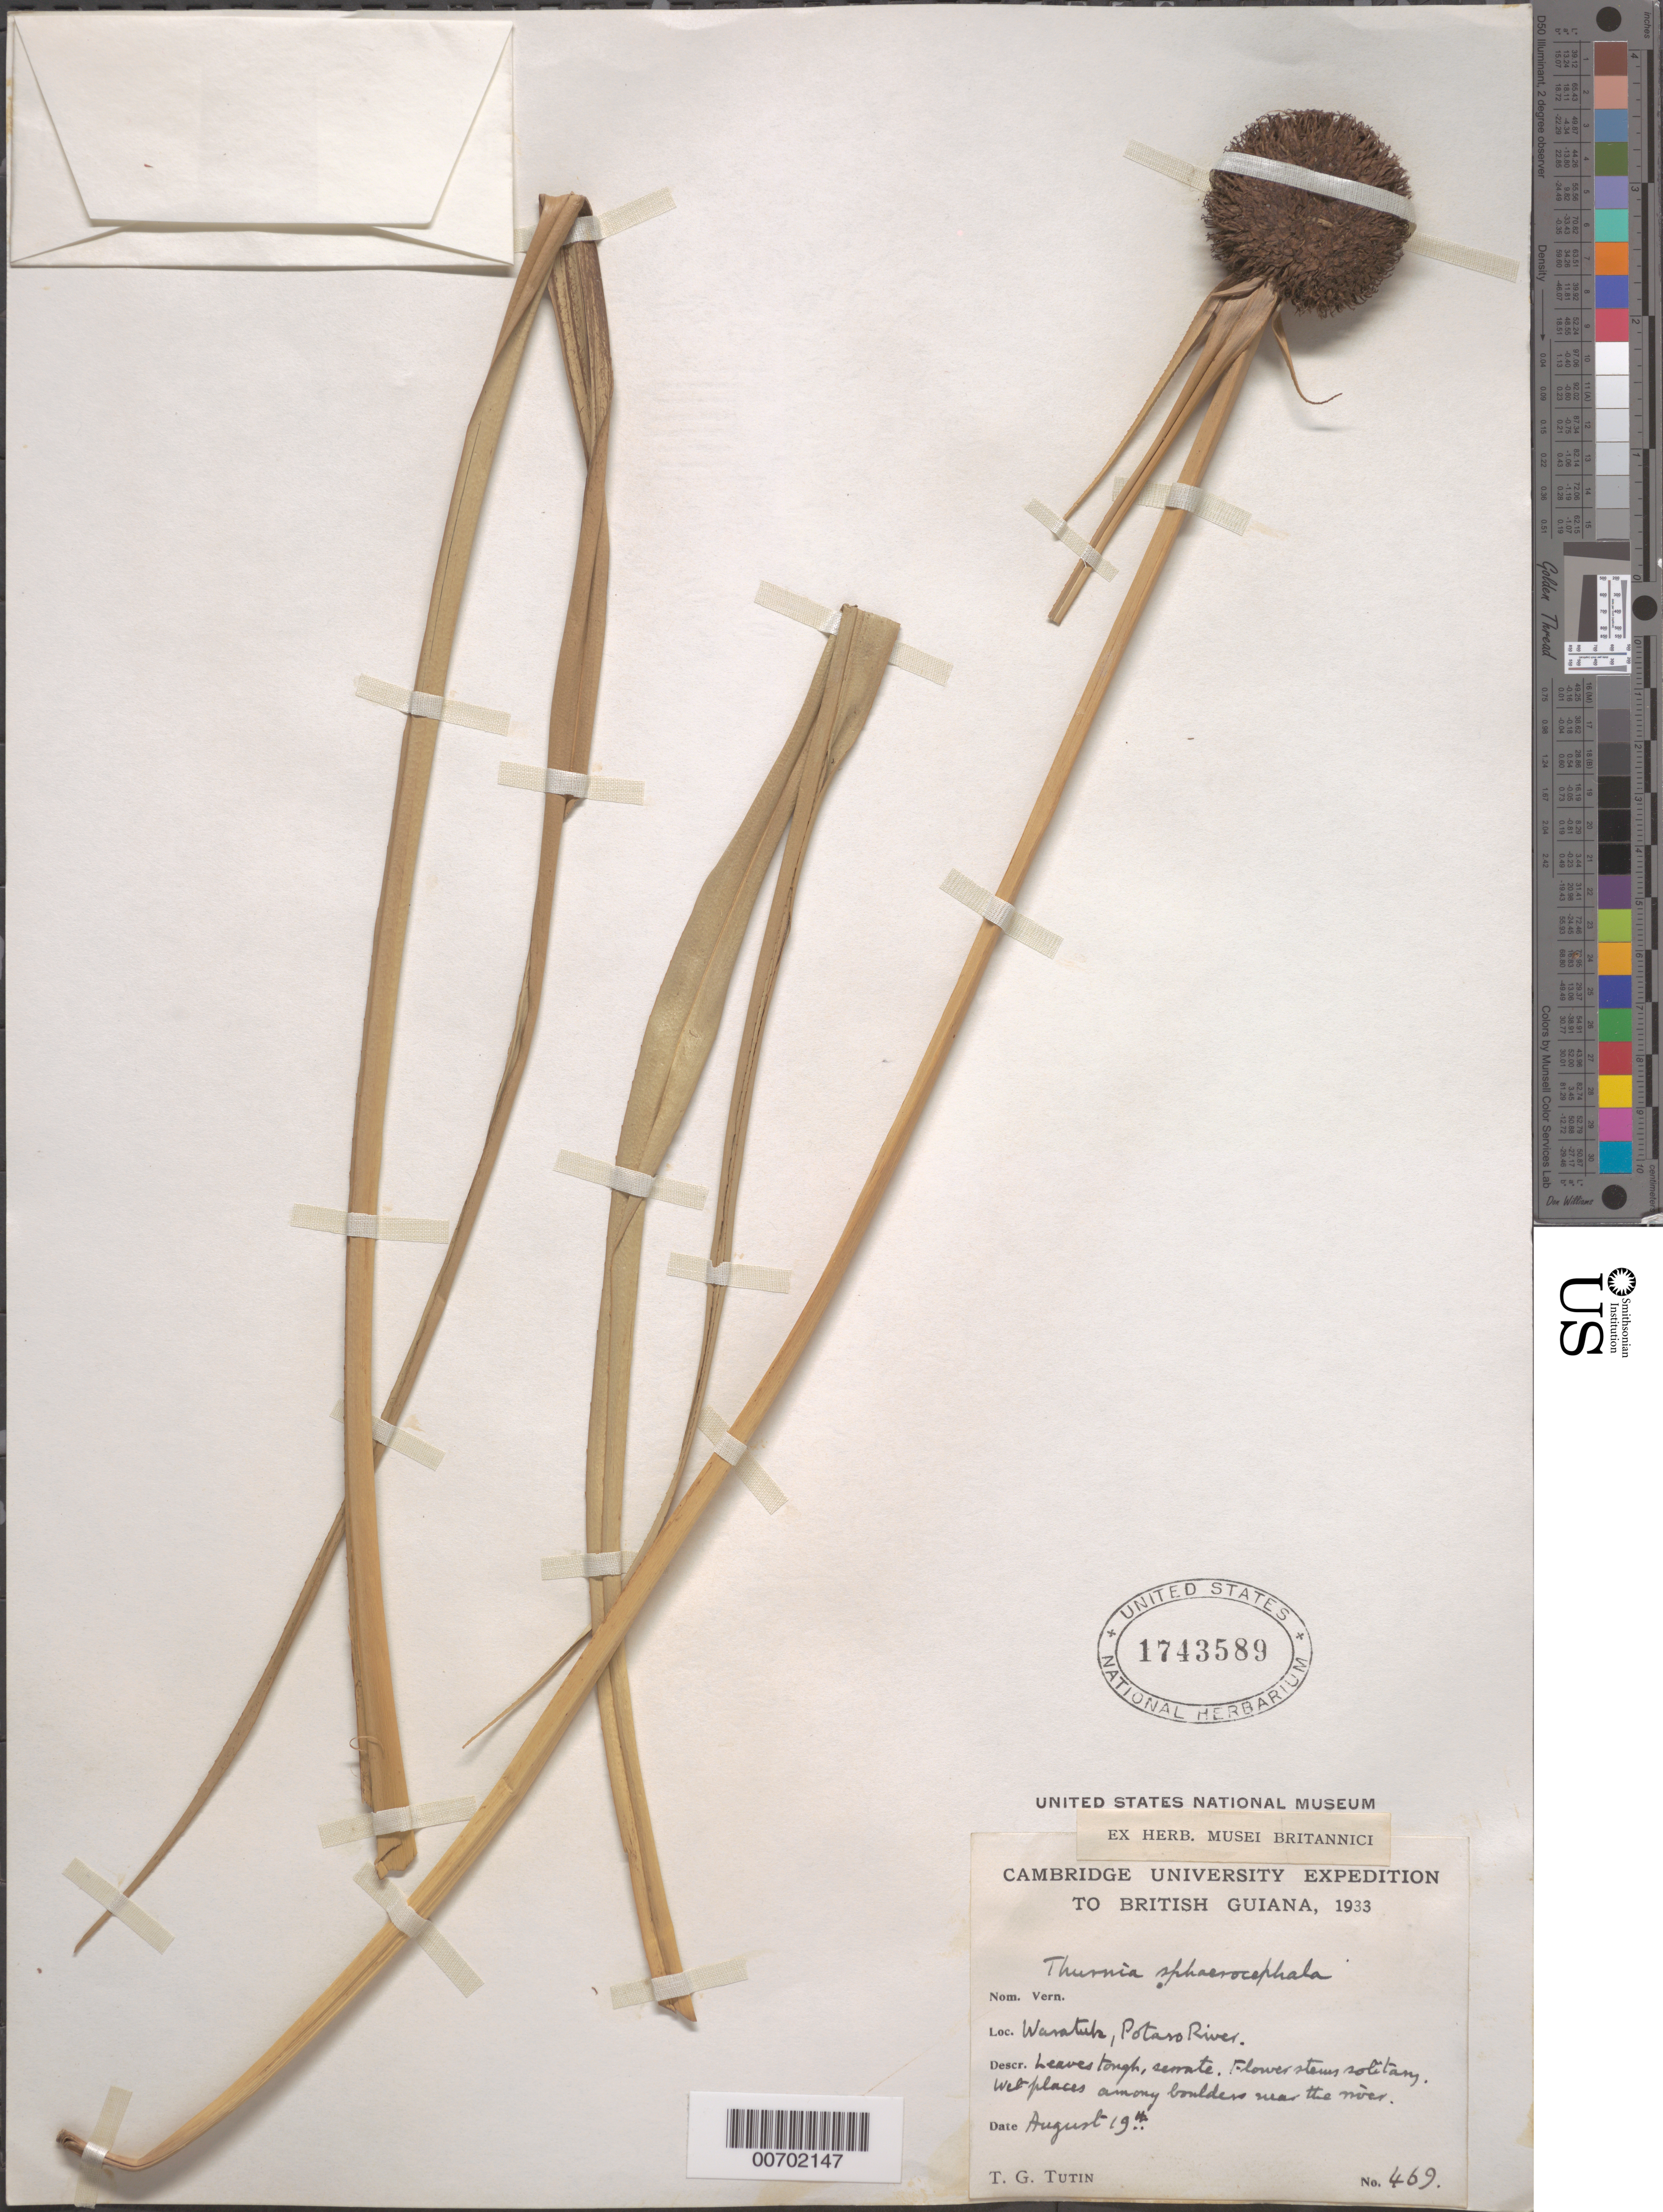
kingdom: Plantae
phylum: Tracheophyta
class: Liliopsida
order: Poales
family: Thurniaceae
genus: Thurnia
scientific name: Thurnia sphaerocephala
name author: (Rudge) Hook. f.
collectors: T. G. Tutin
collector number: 469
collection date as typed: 19-Aug-33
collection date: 1933-08-19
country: Guyana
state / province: Potaro-Siparuni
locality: Waratuk, Potaro River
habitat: Wet places among boulders near the river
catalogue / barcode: US 1743589